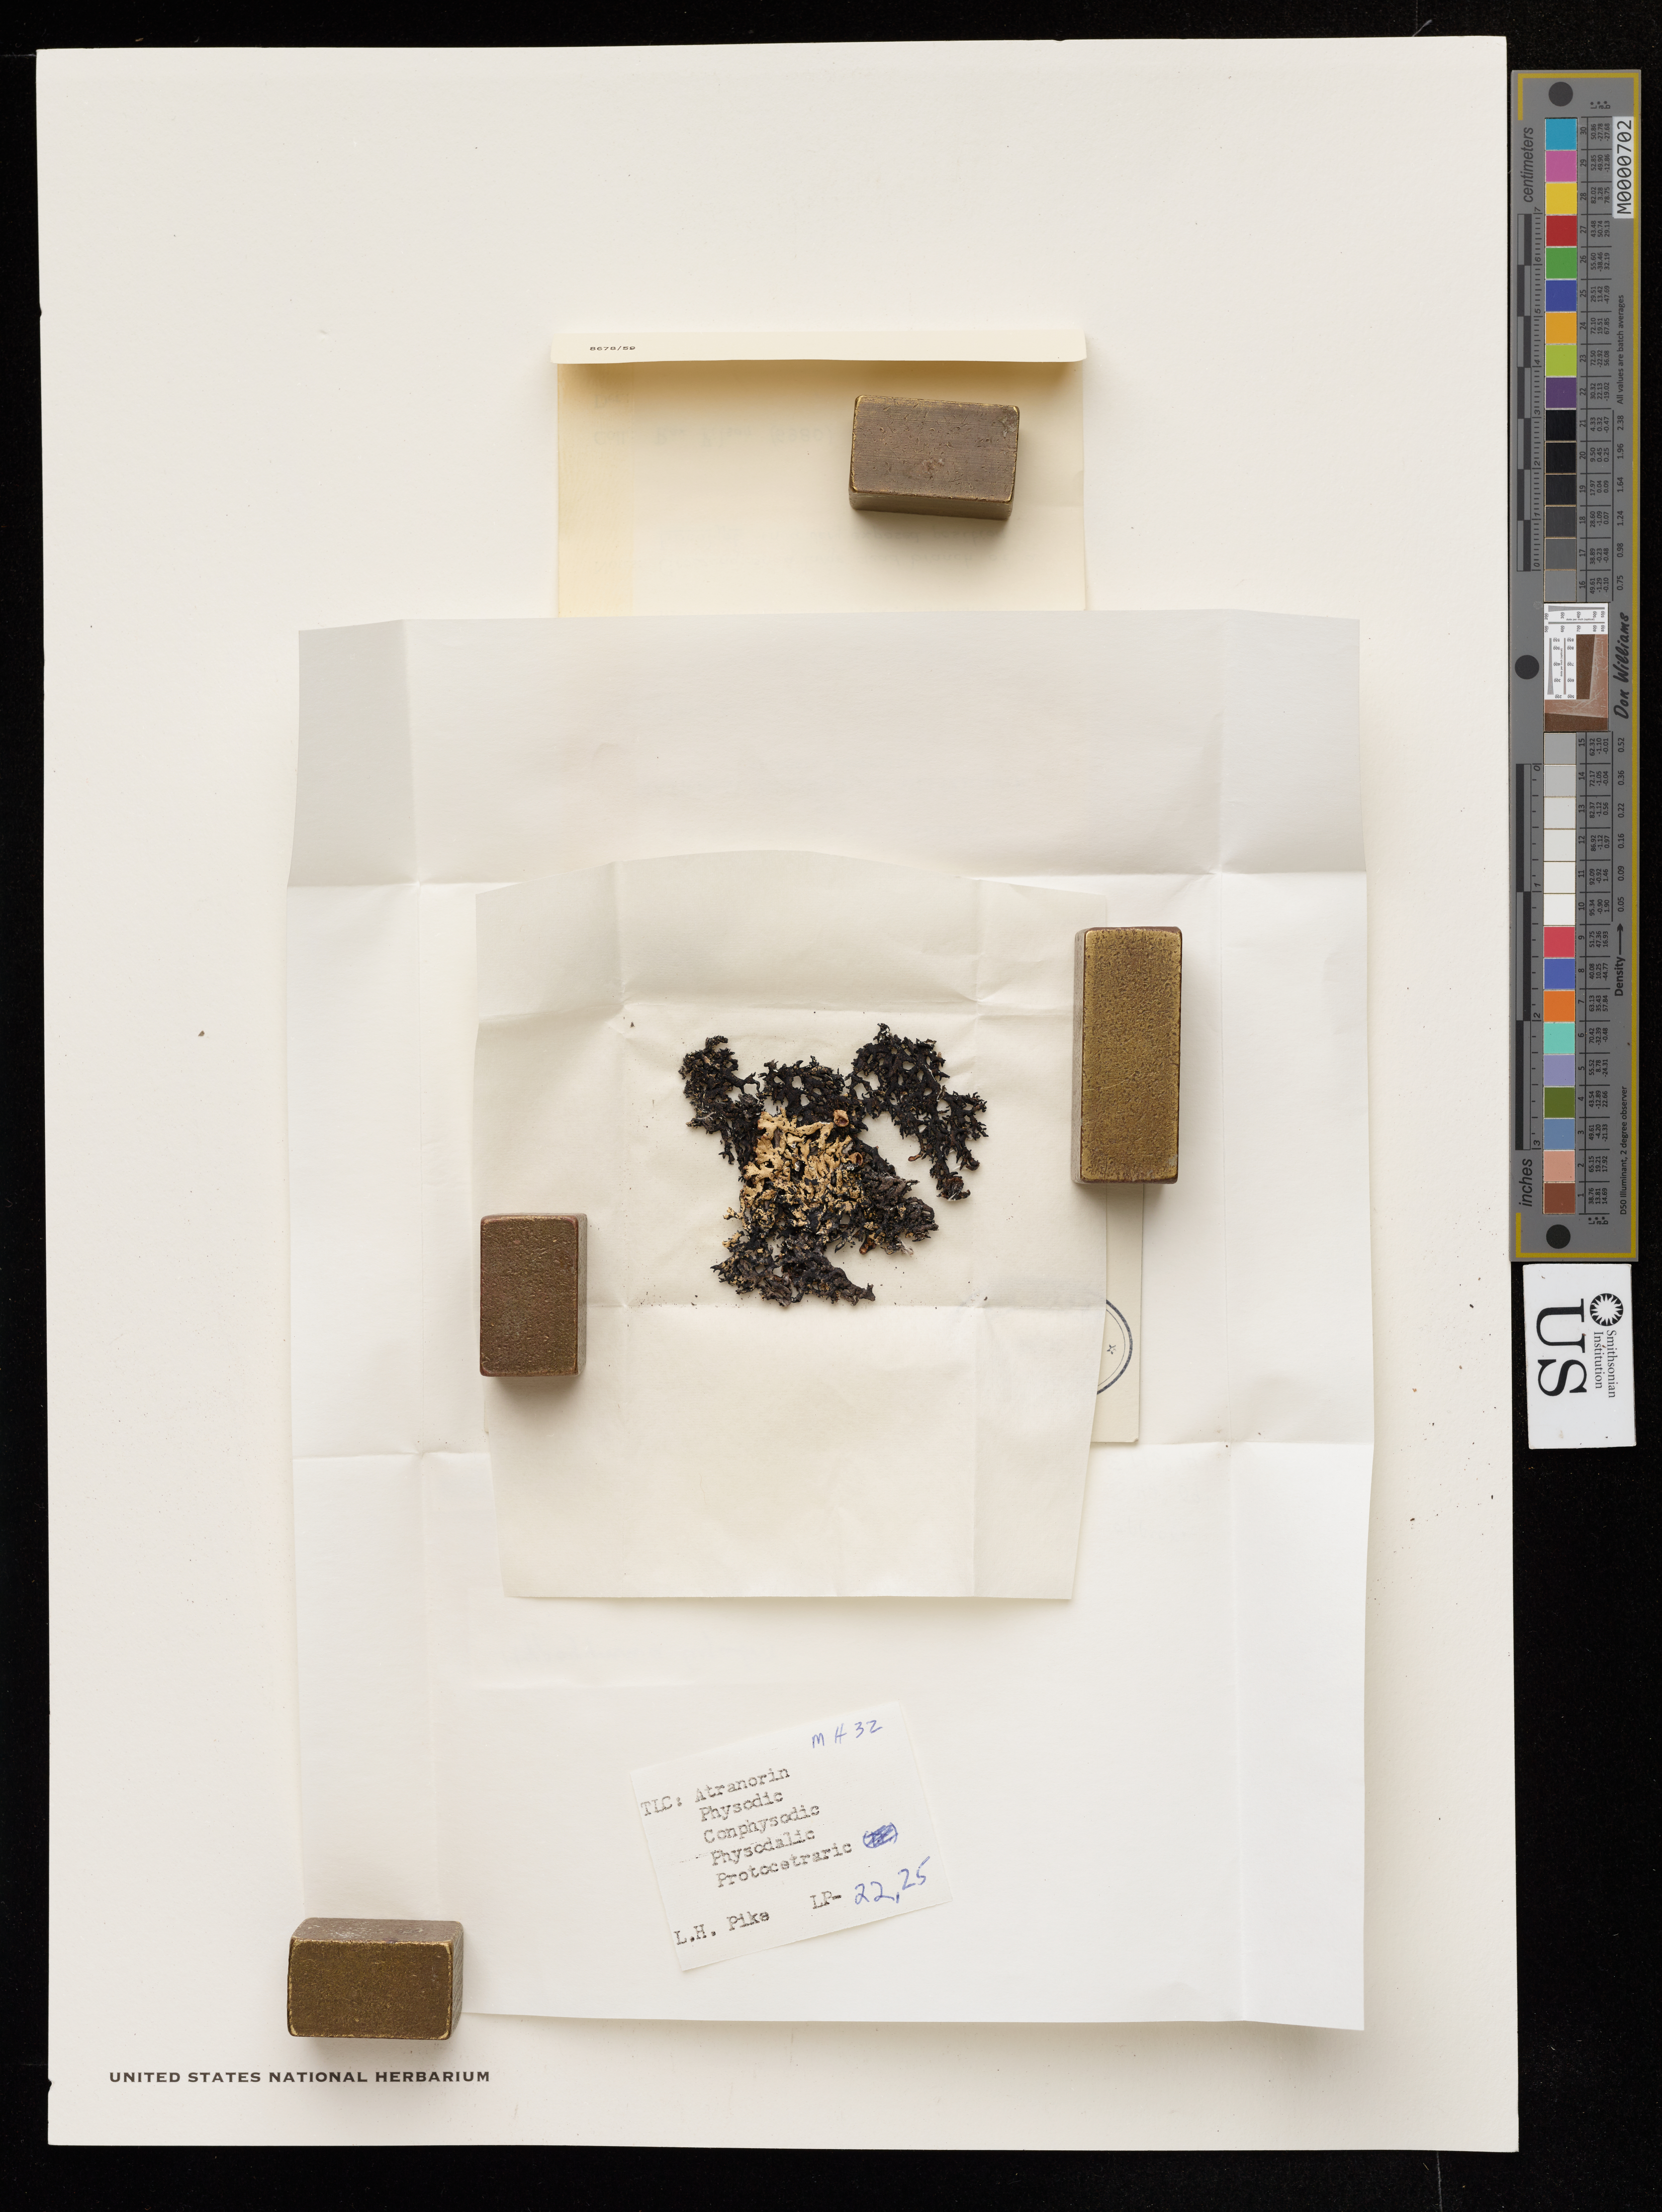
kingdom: Fungi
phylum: Ascomycota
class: Lecanoromycetes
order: Lecanorales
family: Parmeliaceae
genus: Hypogymnia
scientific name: Hypogymnia lugubris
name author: (Pers.) Krog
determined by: McCune, B.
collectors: R. Filson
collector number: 6980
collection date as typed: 01 Jul 1965 or 07 Jan 1965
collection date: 1965-01-07 or 1965-07-01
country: Australia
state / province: Tasmania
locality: S end of lake st. clair - cradle mountain nat'l park